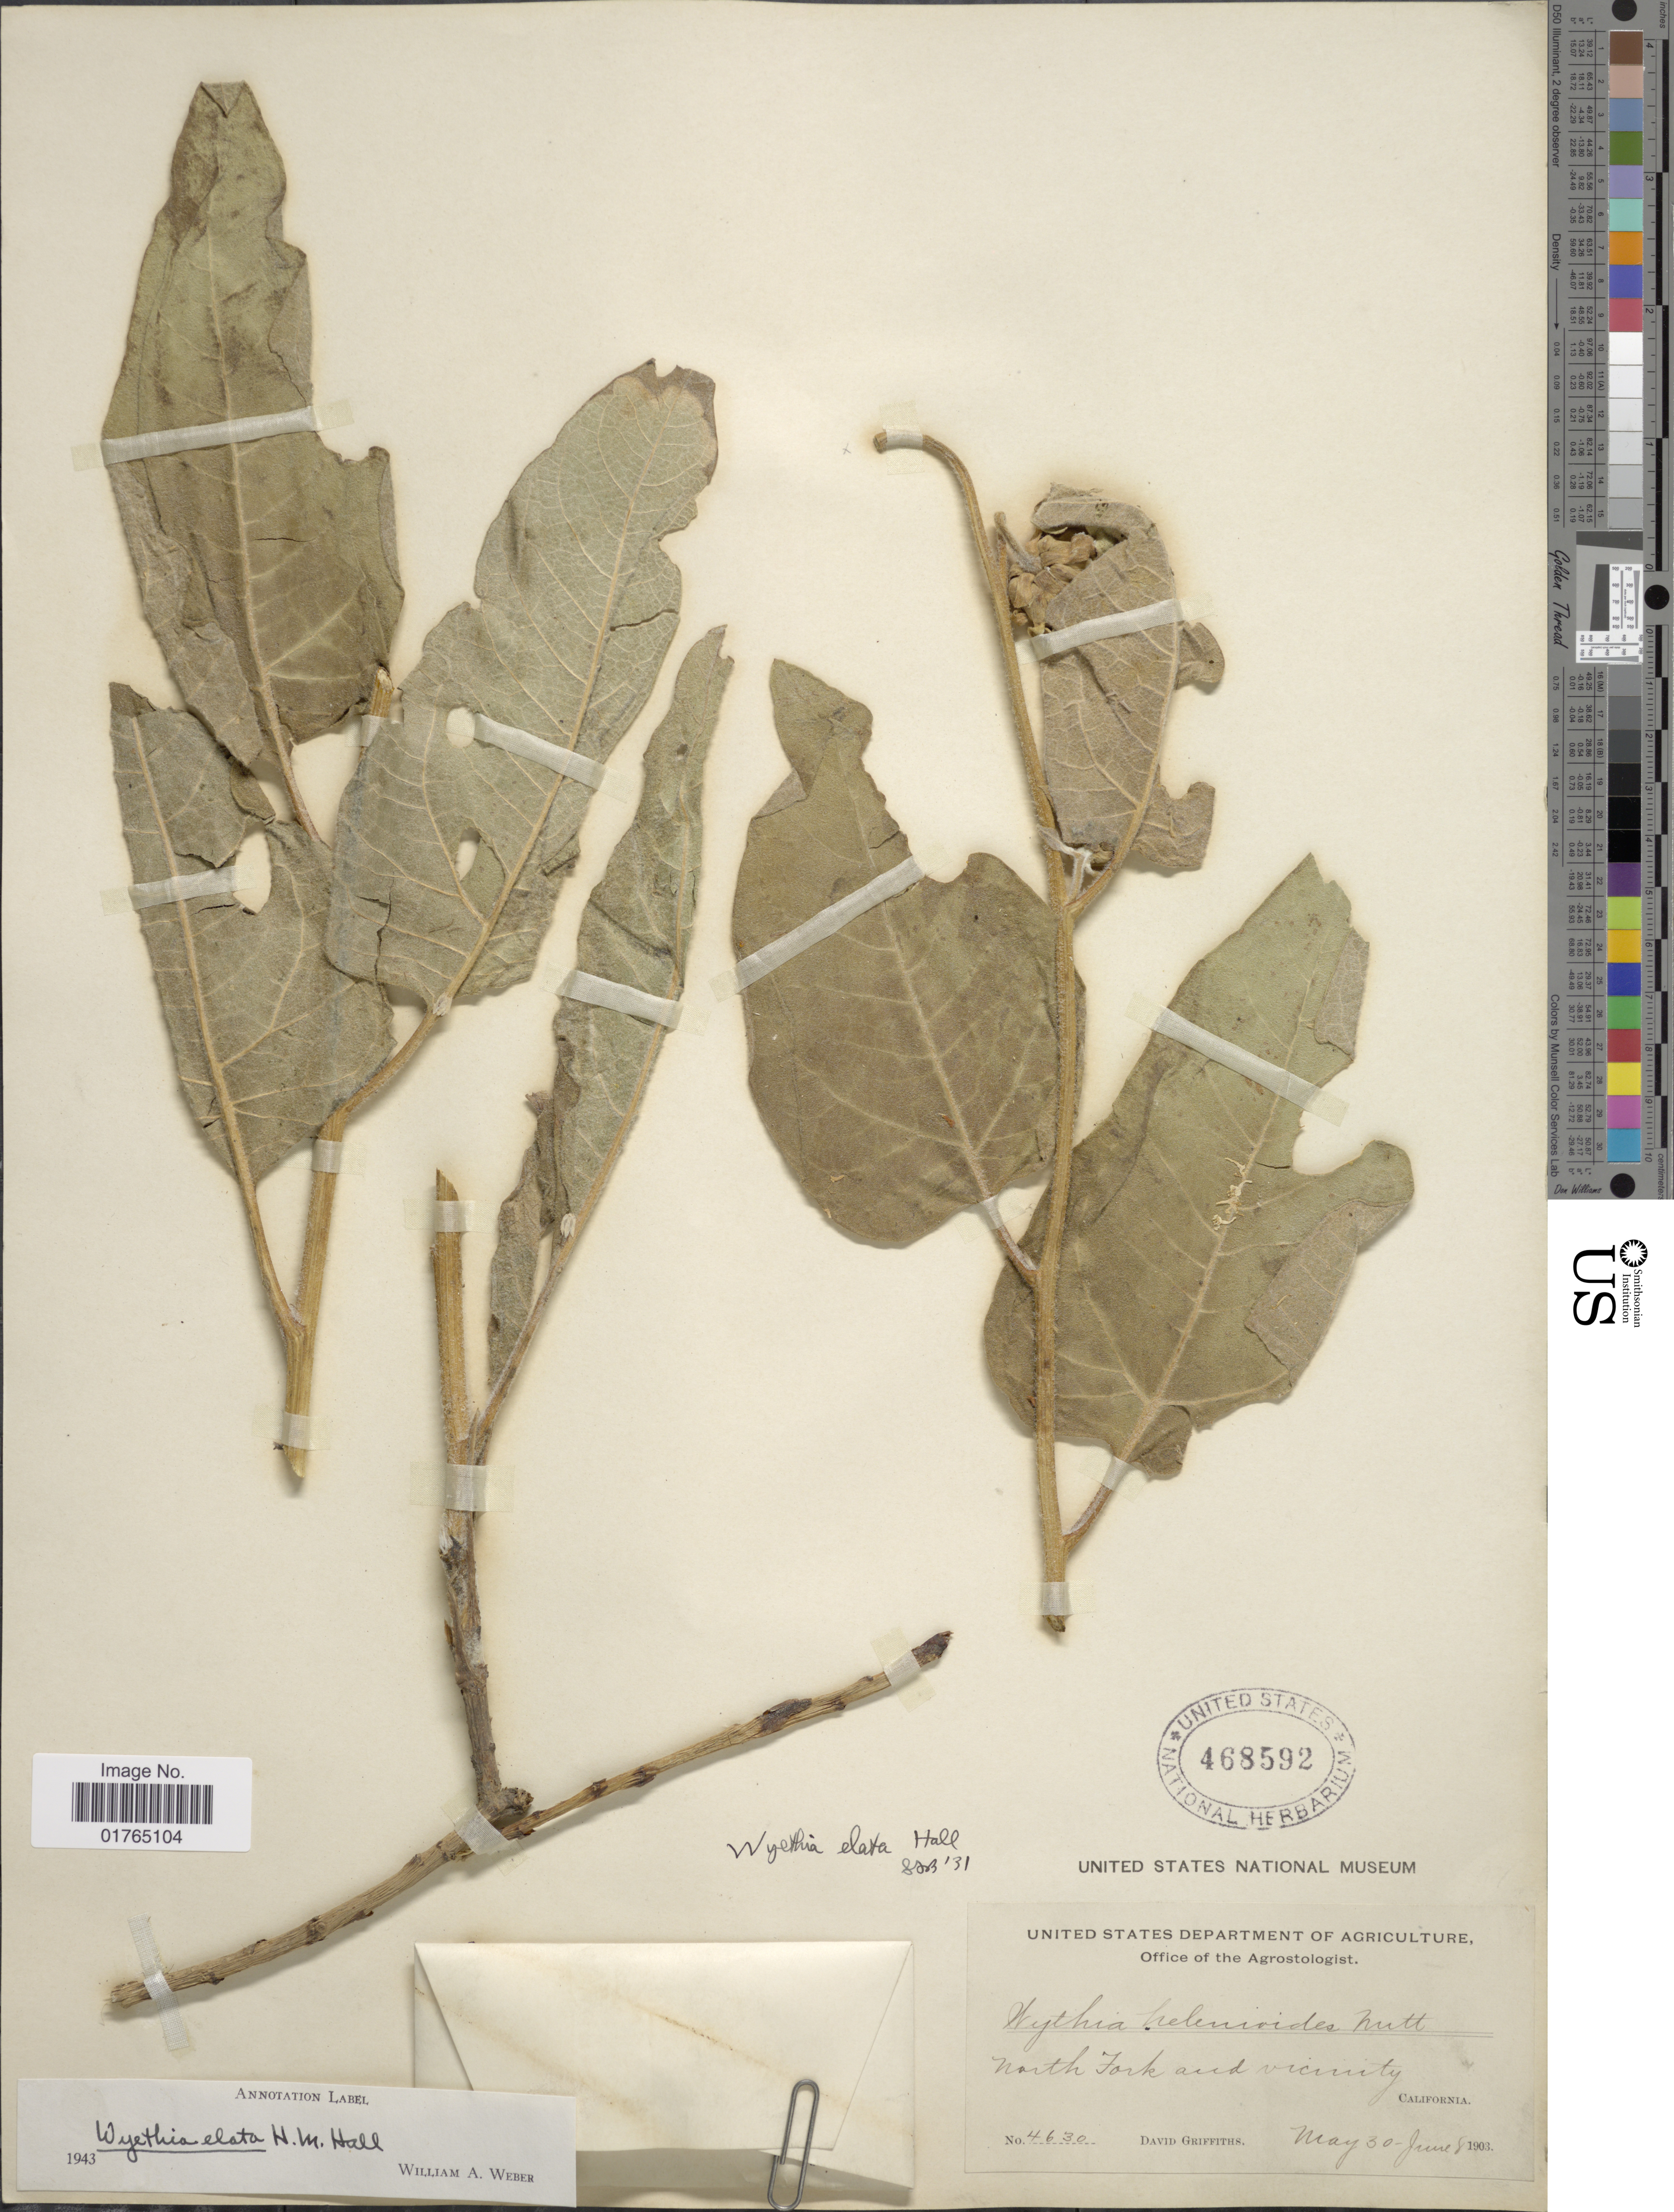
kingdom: Plantae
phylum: Tracheophyta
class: Magnoliopsida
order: Asterales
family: Asteraceae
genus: Wyethia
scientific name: Wyethia elata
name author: H.M. Hall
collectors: D. Griffiths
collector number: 4630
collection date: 1903-05-30/1903-06-08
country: United States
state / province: California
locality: North Fork and vicinity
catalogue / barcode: US 468592